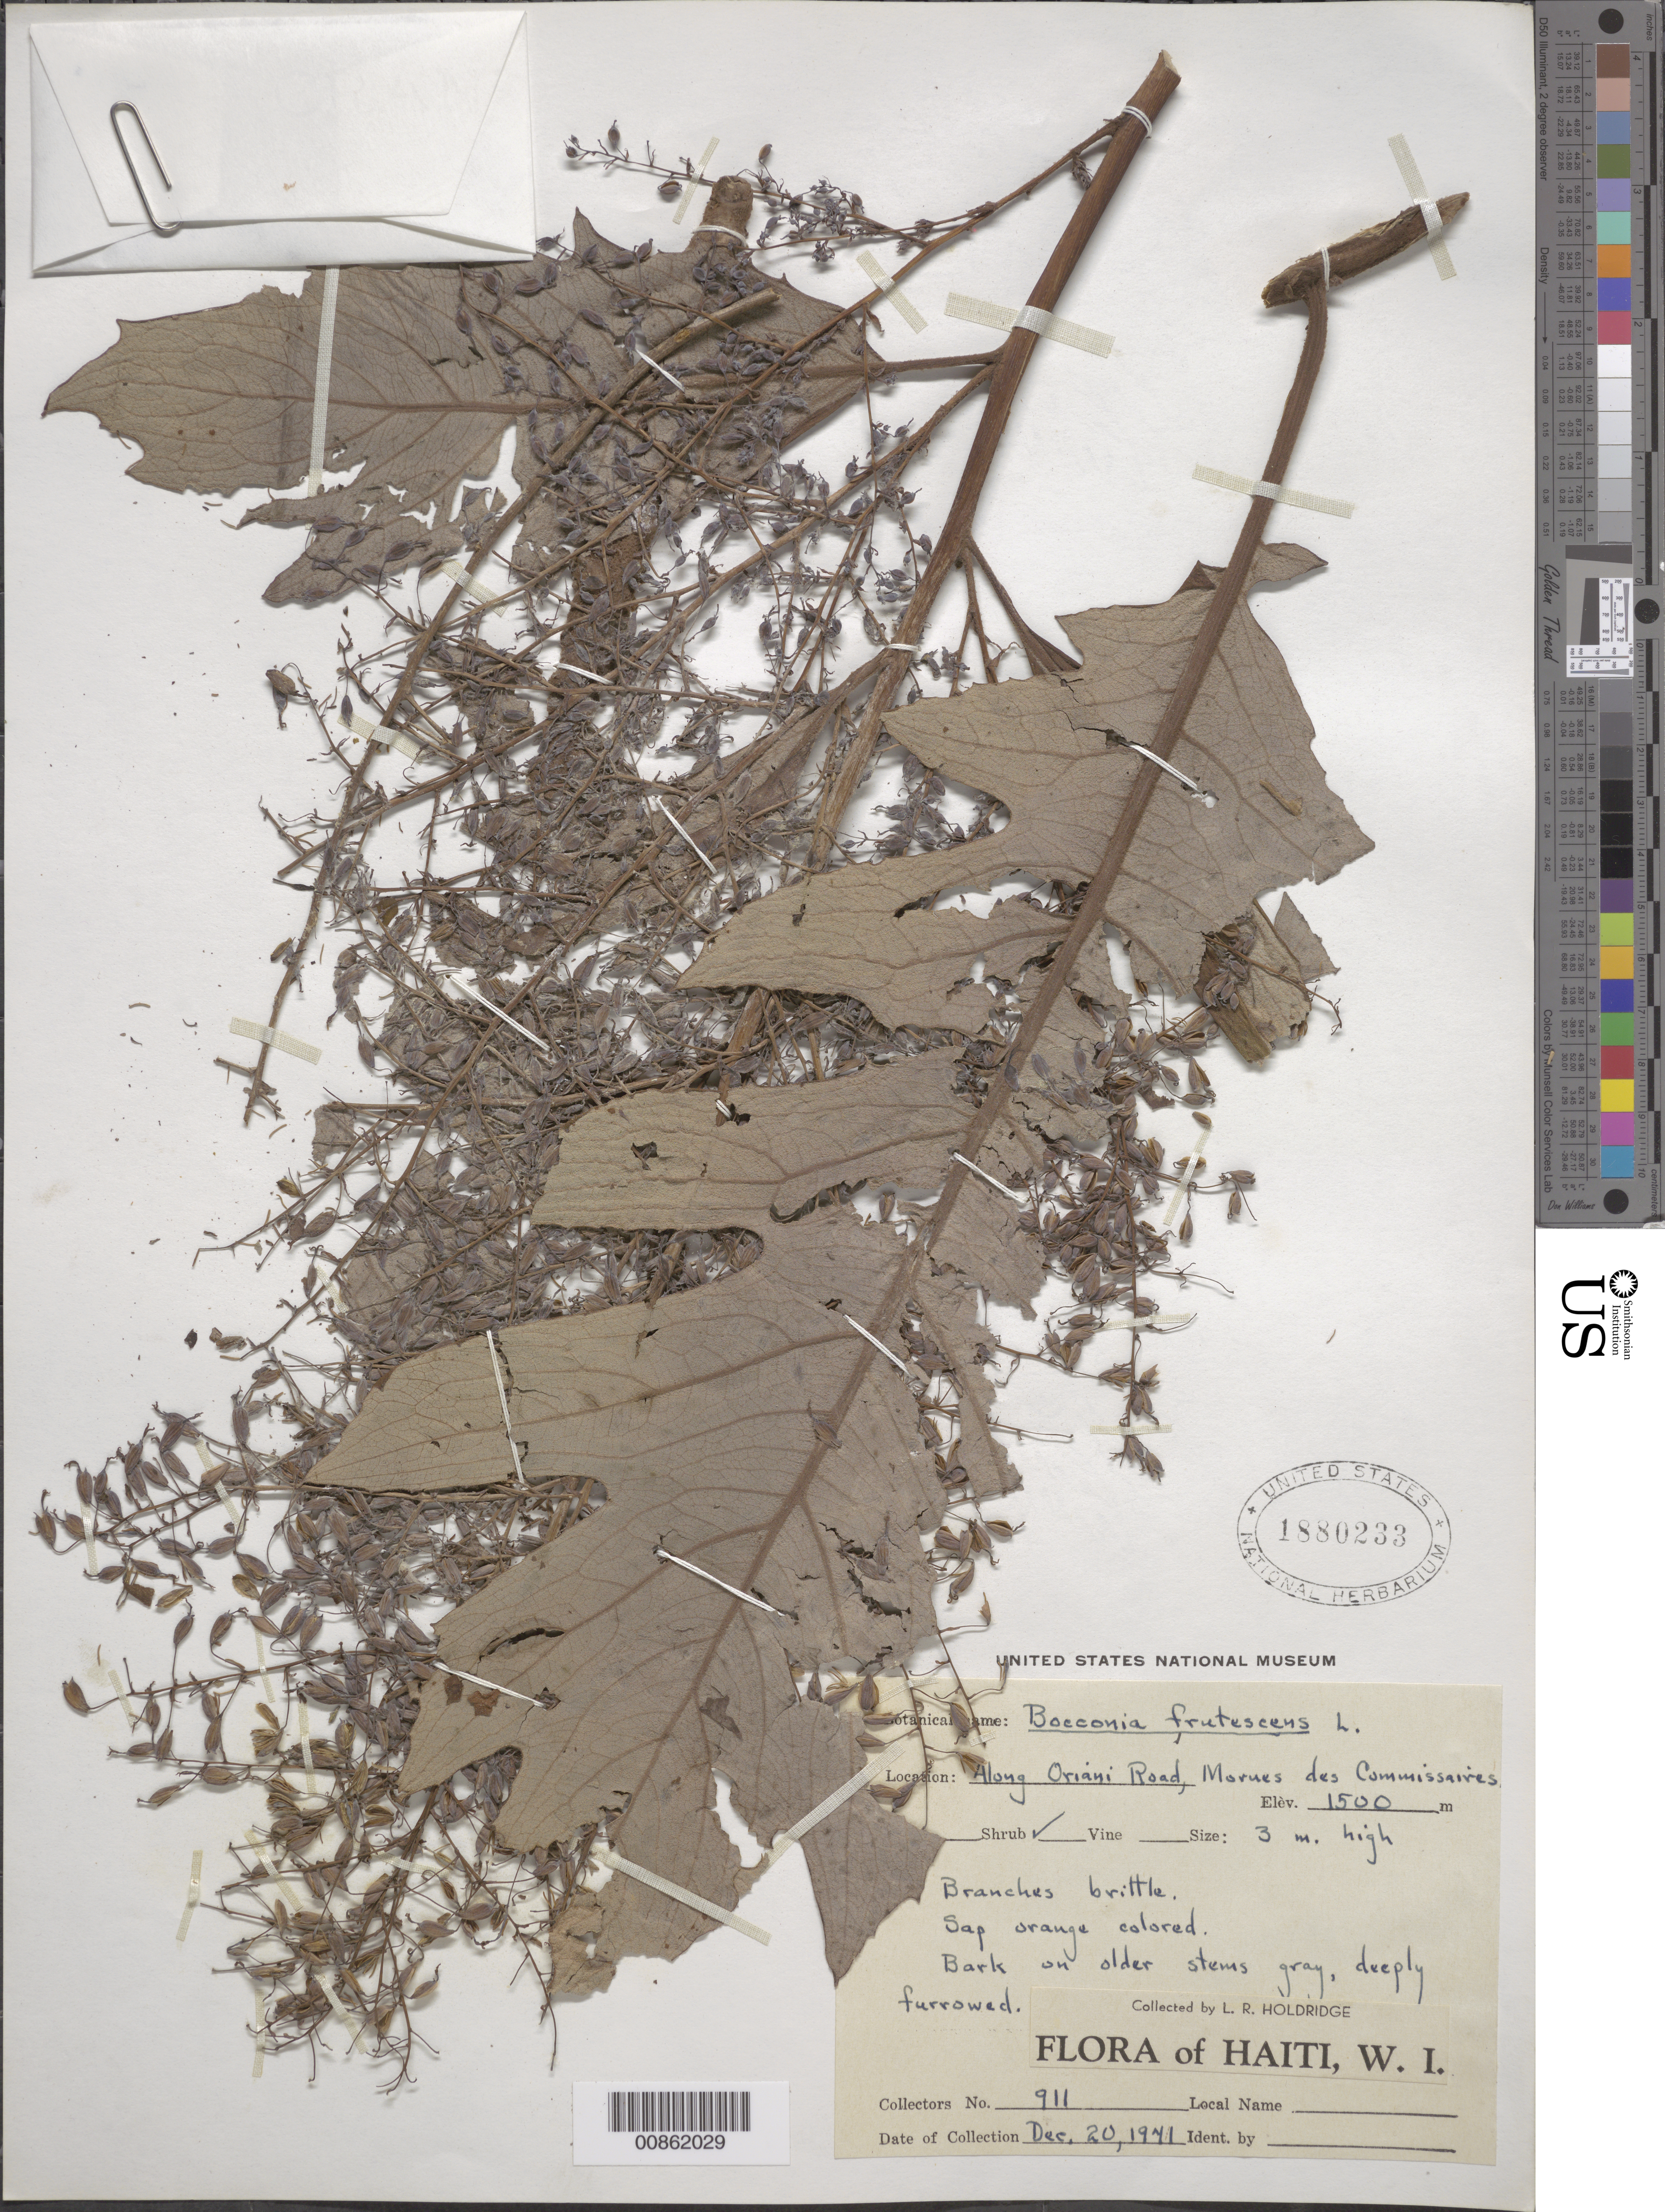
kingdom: Plantae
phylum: Tracheophyta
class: Magnoliopsida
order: Ranunculales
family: Papaveraceae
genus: Bocconia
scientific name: Bocconia frutescens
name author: L.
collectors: L. Holdridge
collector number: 911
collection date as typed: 20 Dec 1941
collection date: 1941-12-20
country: Haiti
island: Hispaniola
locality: Along Oriani Road, Mornes des Commissaires.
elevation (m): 1500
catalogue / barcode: US 1880233